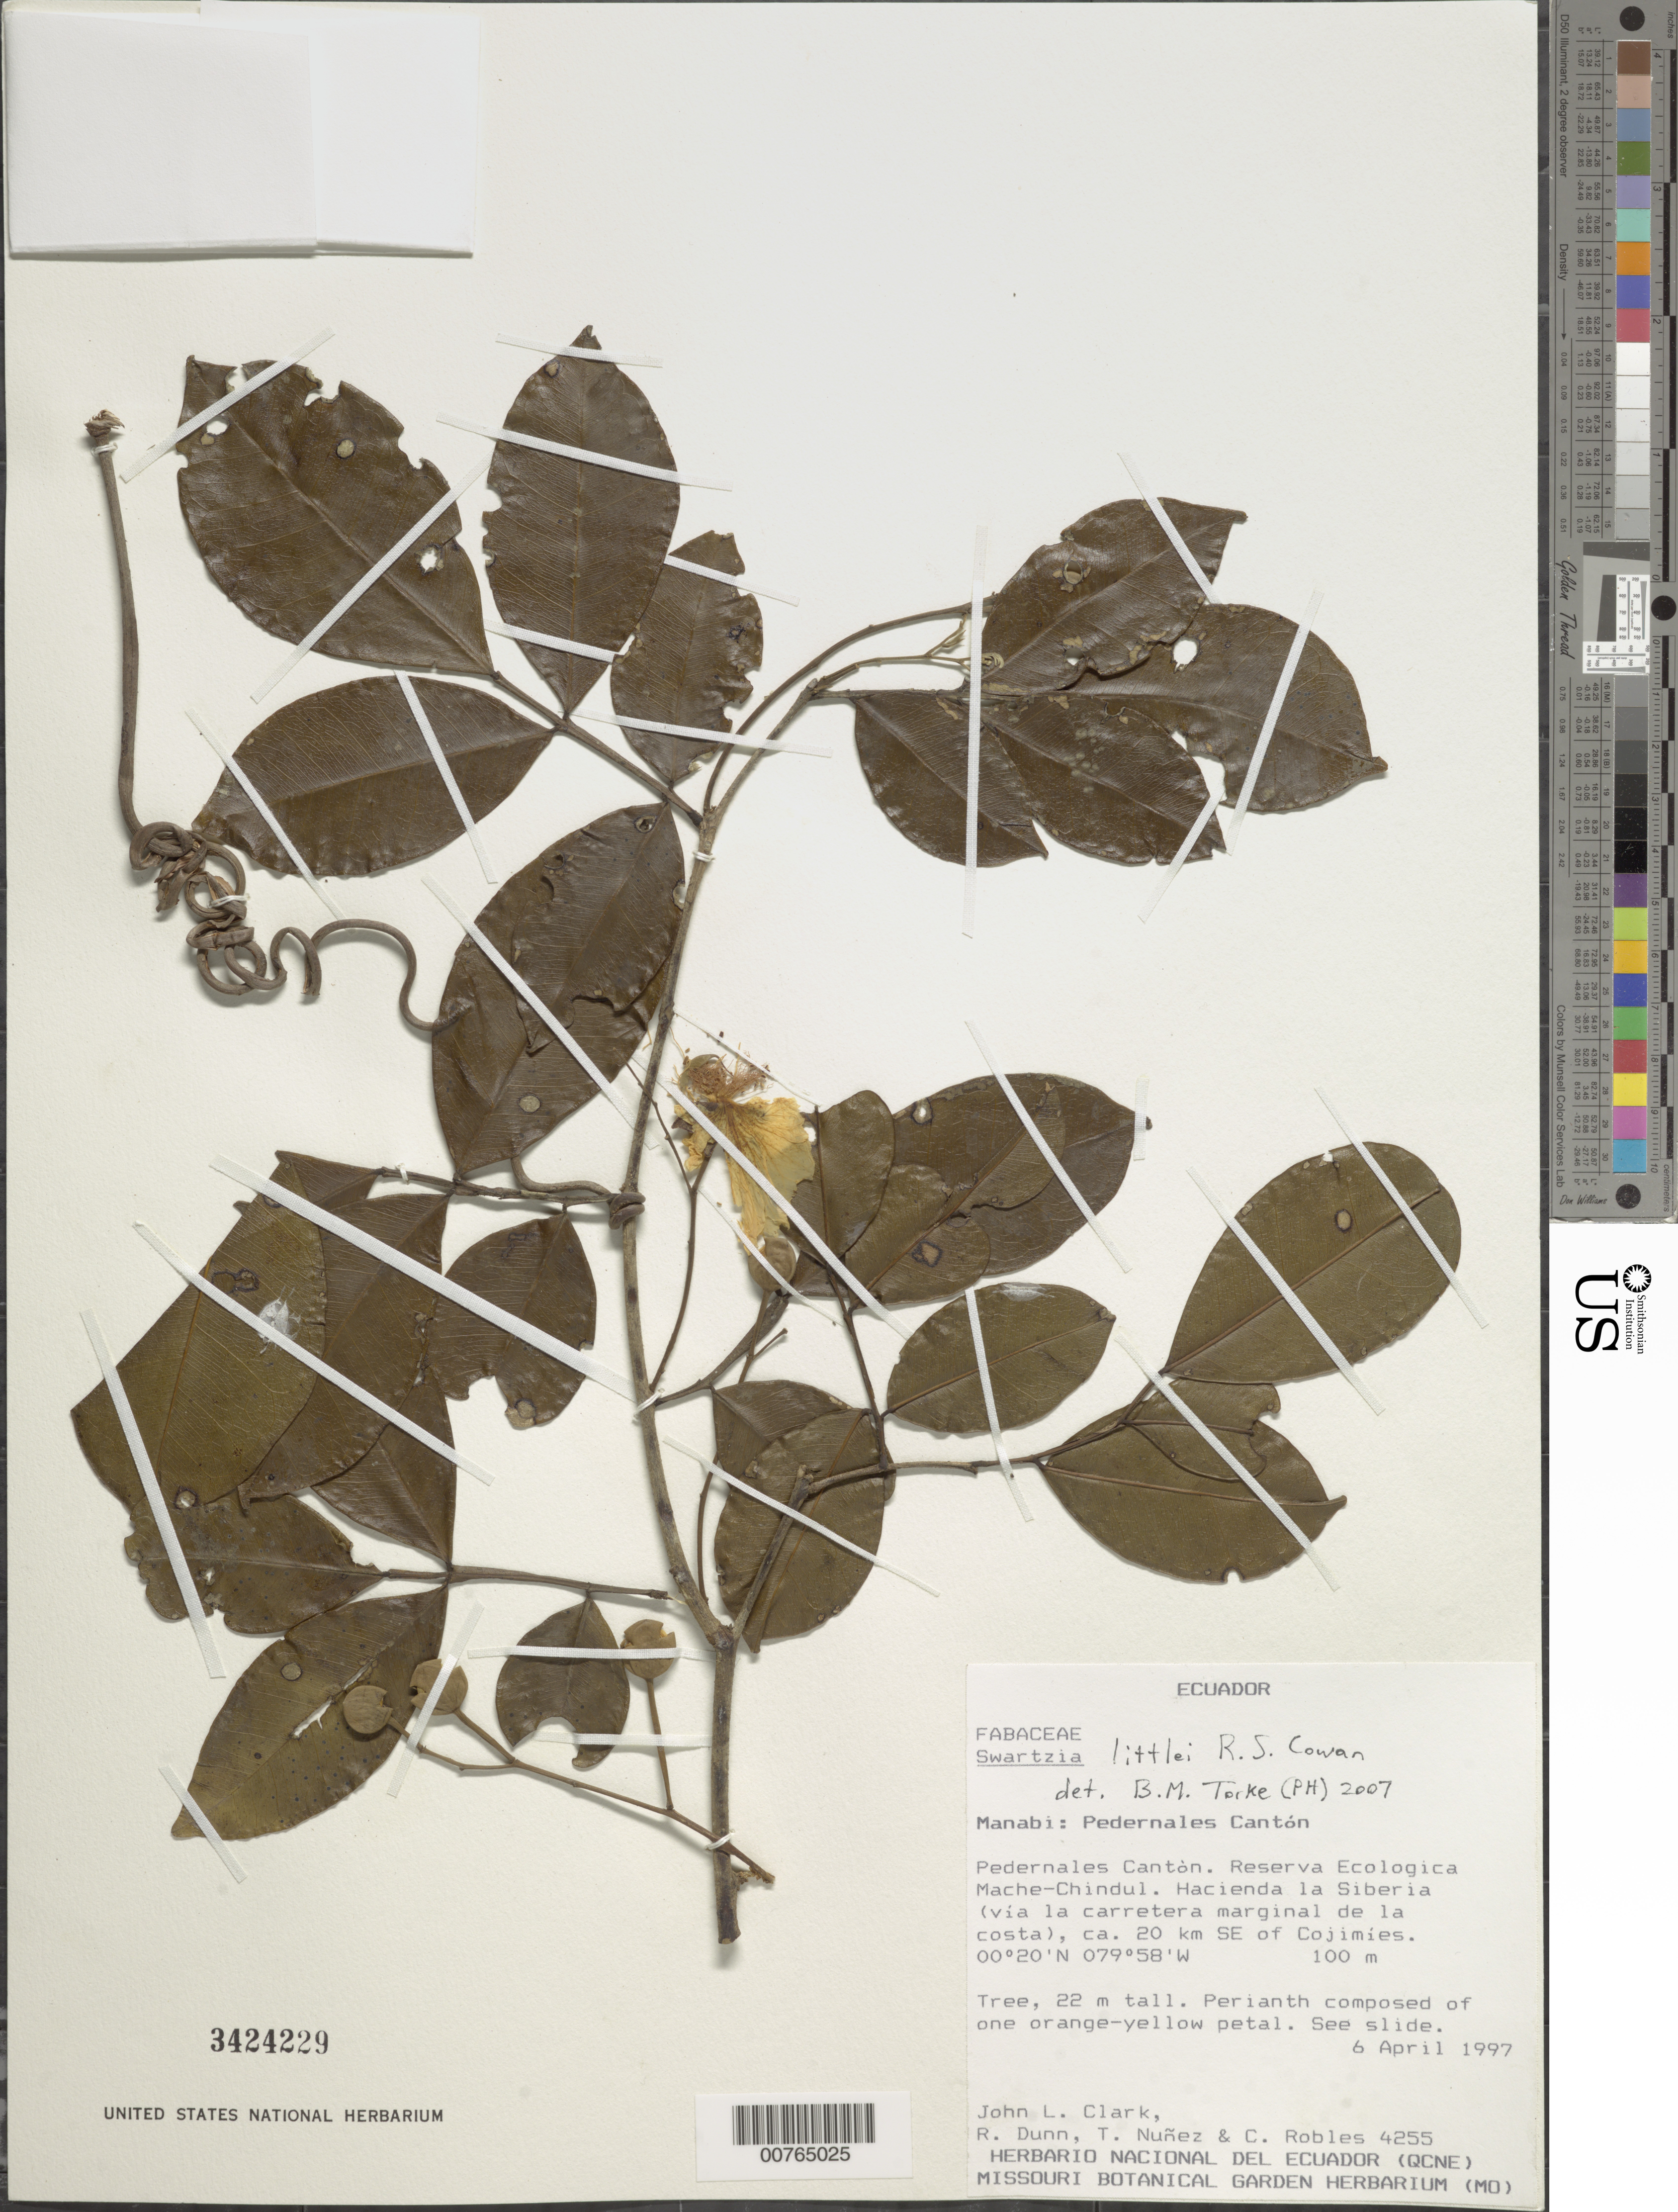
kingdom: Plantae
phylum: Tracheophyta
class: Magnoliopsida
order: Fabales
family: Fabaceae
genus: Swartzia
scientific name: Swartzia sp.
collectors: J. L. Clark, R. Dunn, T. Núñez & C. Robles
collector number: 4255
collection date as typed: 06 Apr 1997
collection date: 1997-04-06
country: Ecuador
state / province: Manabí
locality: Pedernales Cantón, Reserva Ecologica Mache-Chindul.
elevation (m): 100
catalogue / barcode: US 3424229